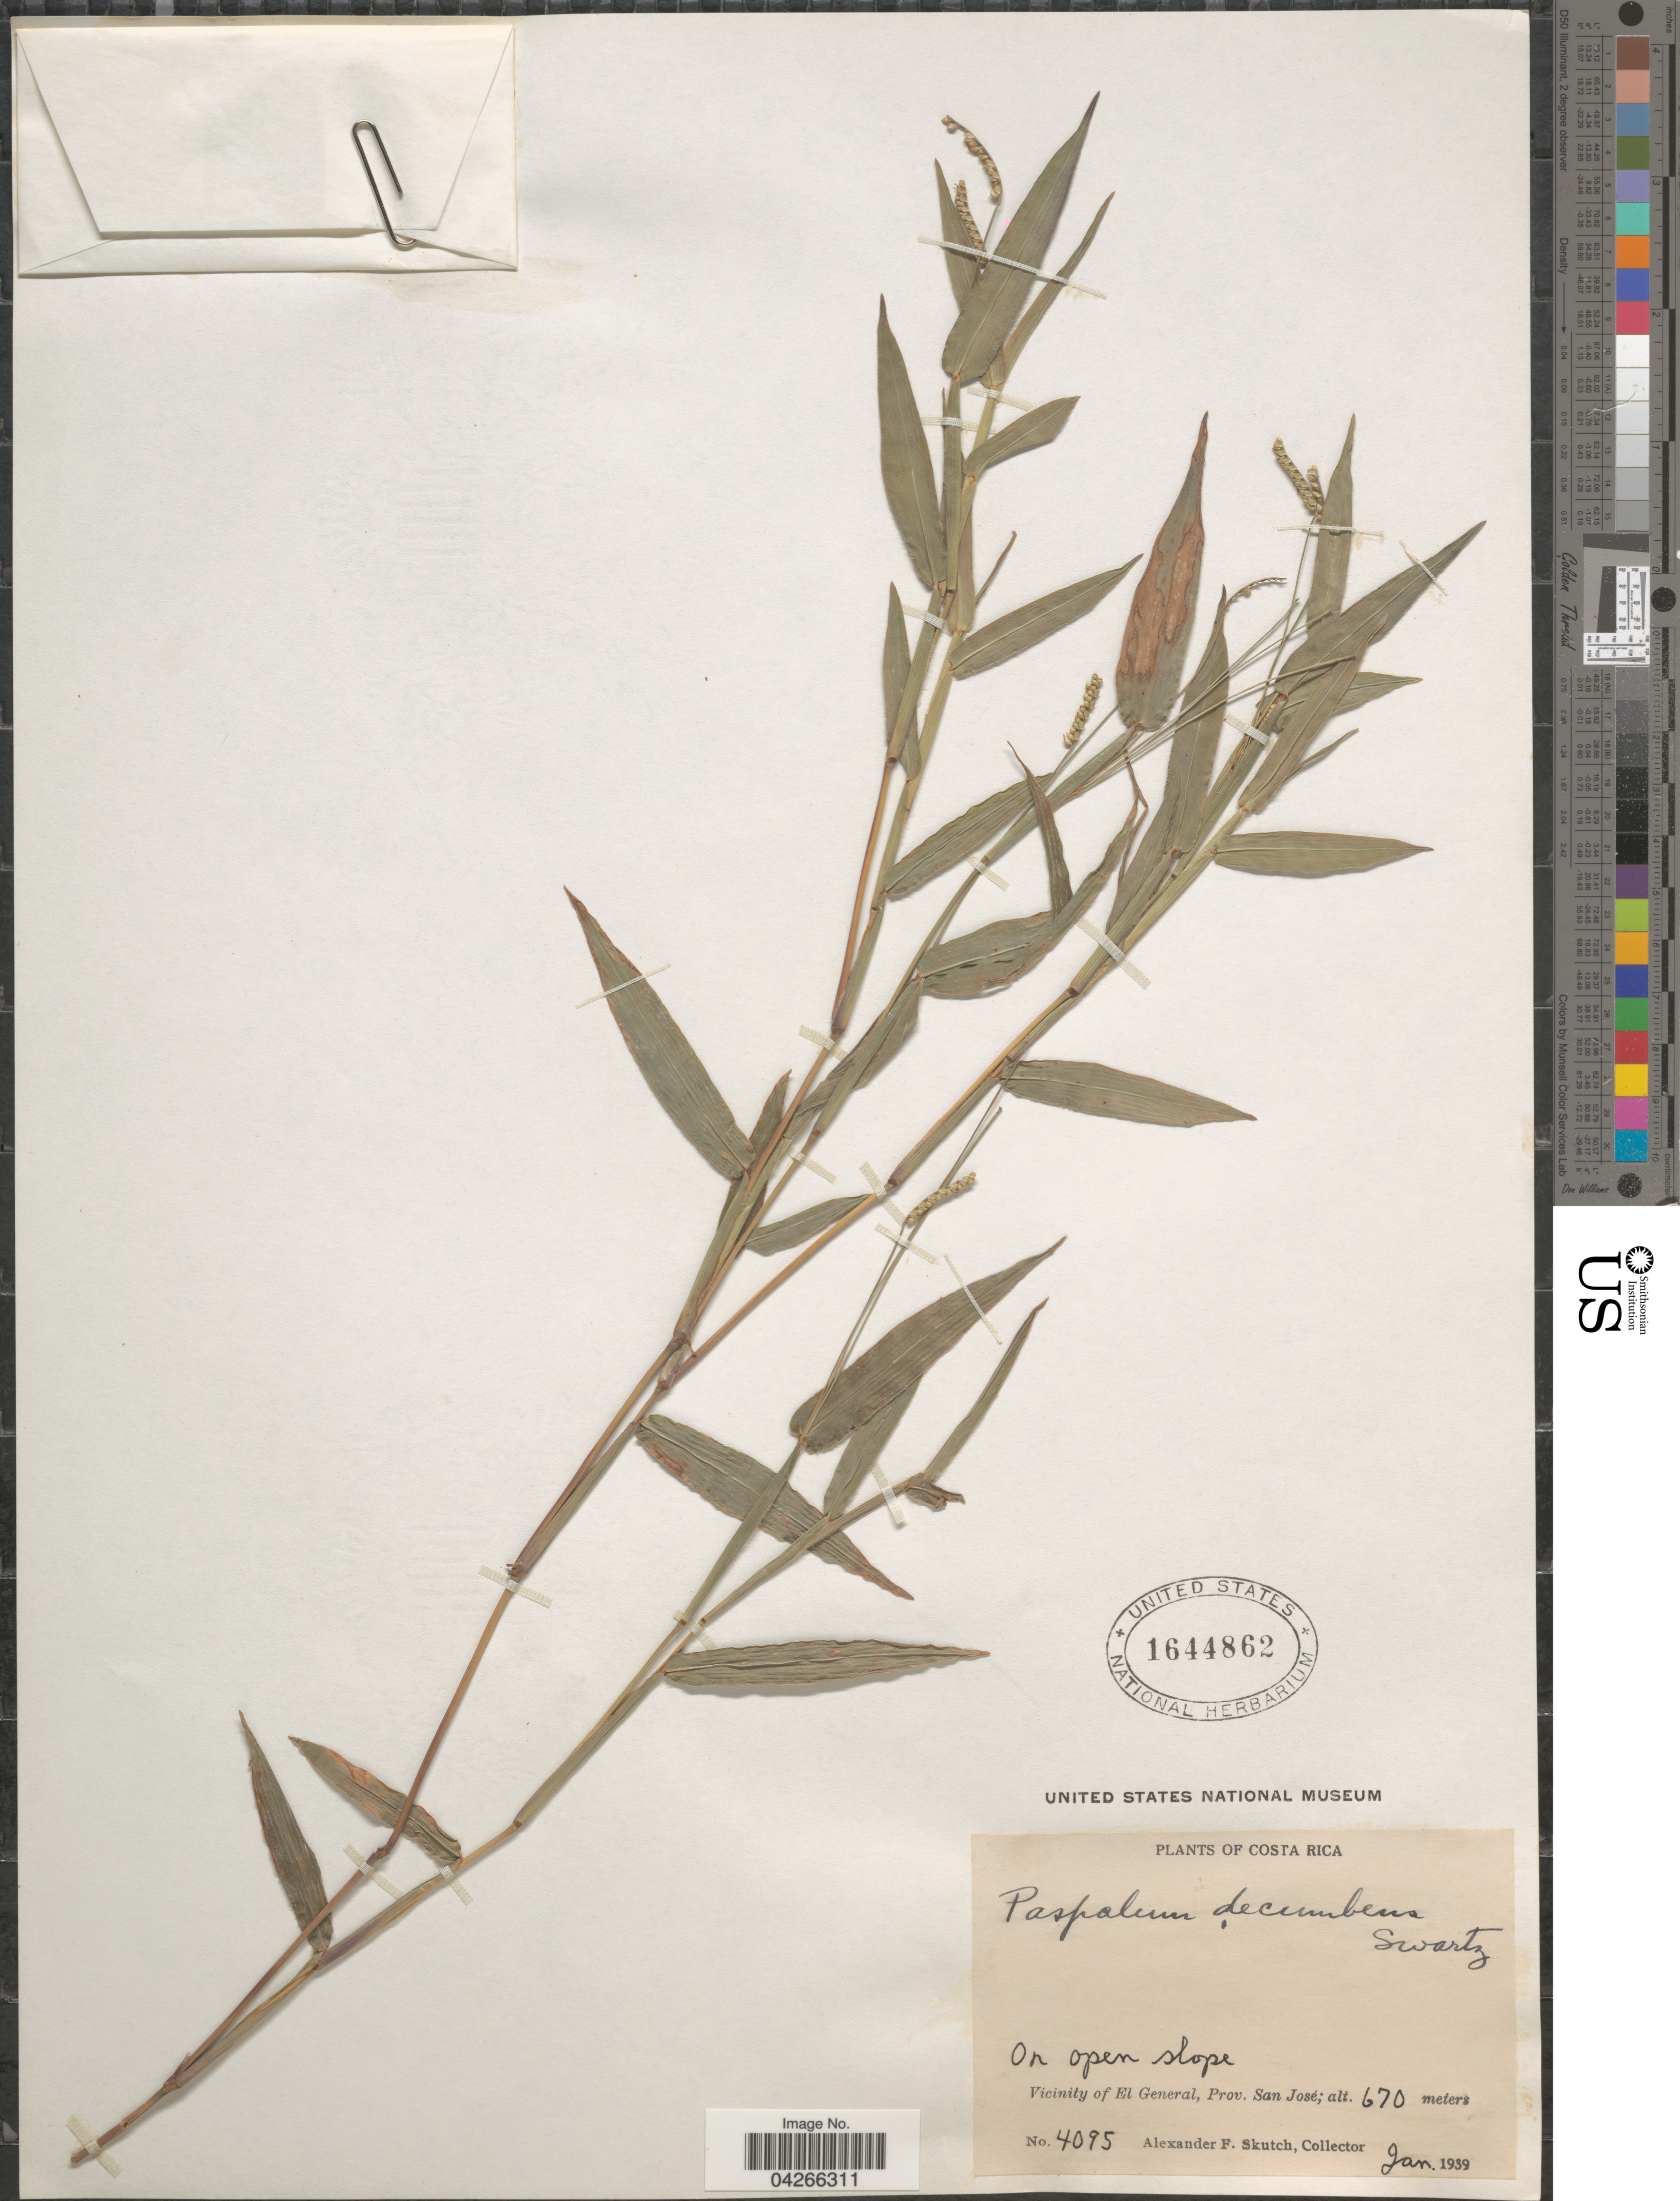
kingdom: Plantae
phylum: Tracheophyta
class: Liliopsida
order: Poales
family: Poaceae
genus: Paspalum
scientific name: Paspalum decumbens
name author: Sw.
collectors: A. F. Skutch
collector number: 4095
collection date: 1939-01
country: Costa Rica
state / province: San José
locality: On open slope. Vicinity of El General.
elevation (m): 670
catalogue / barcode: US 1644862